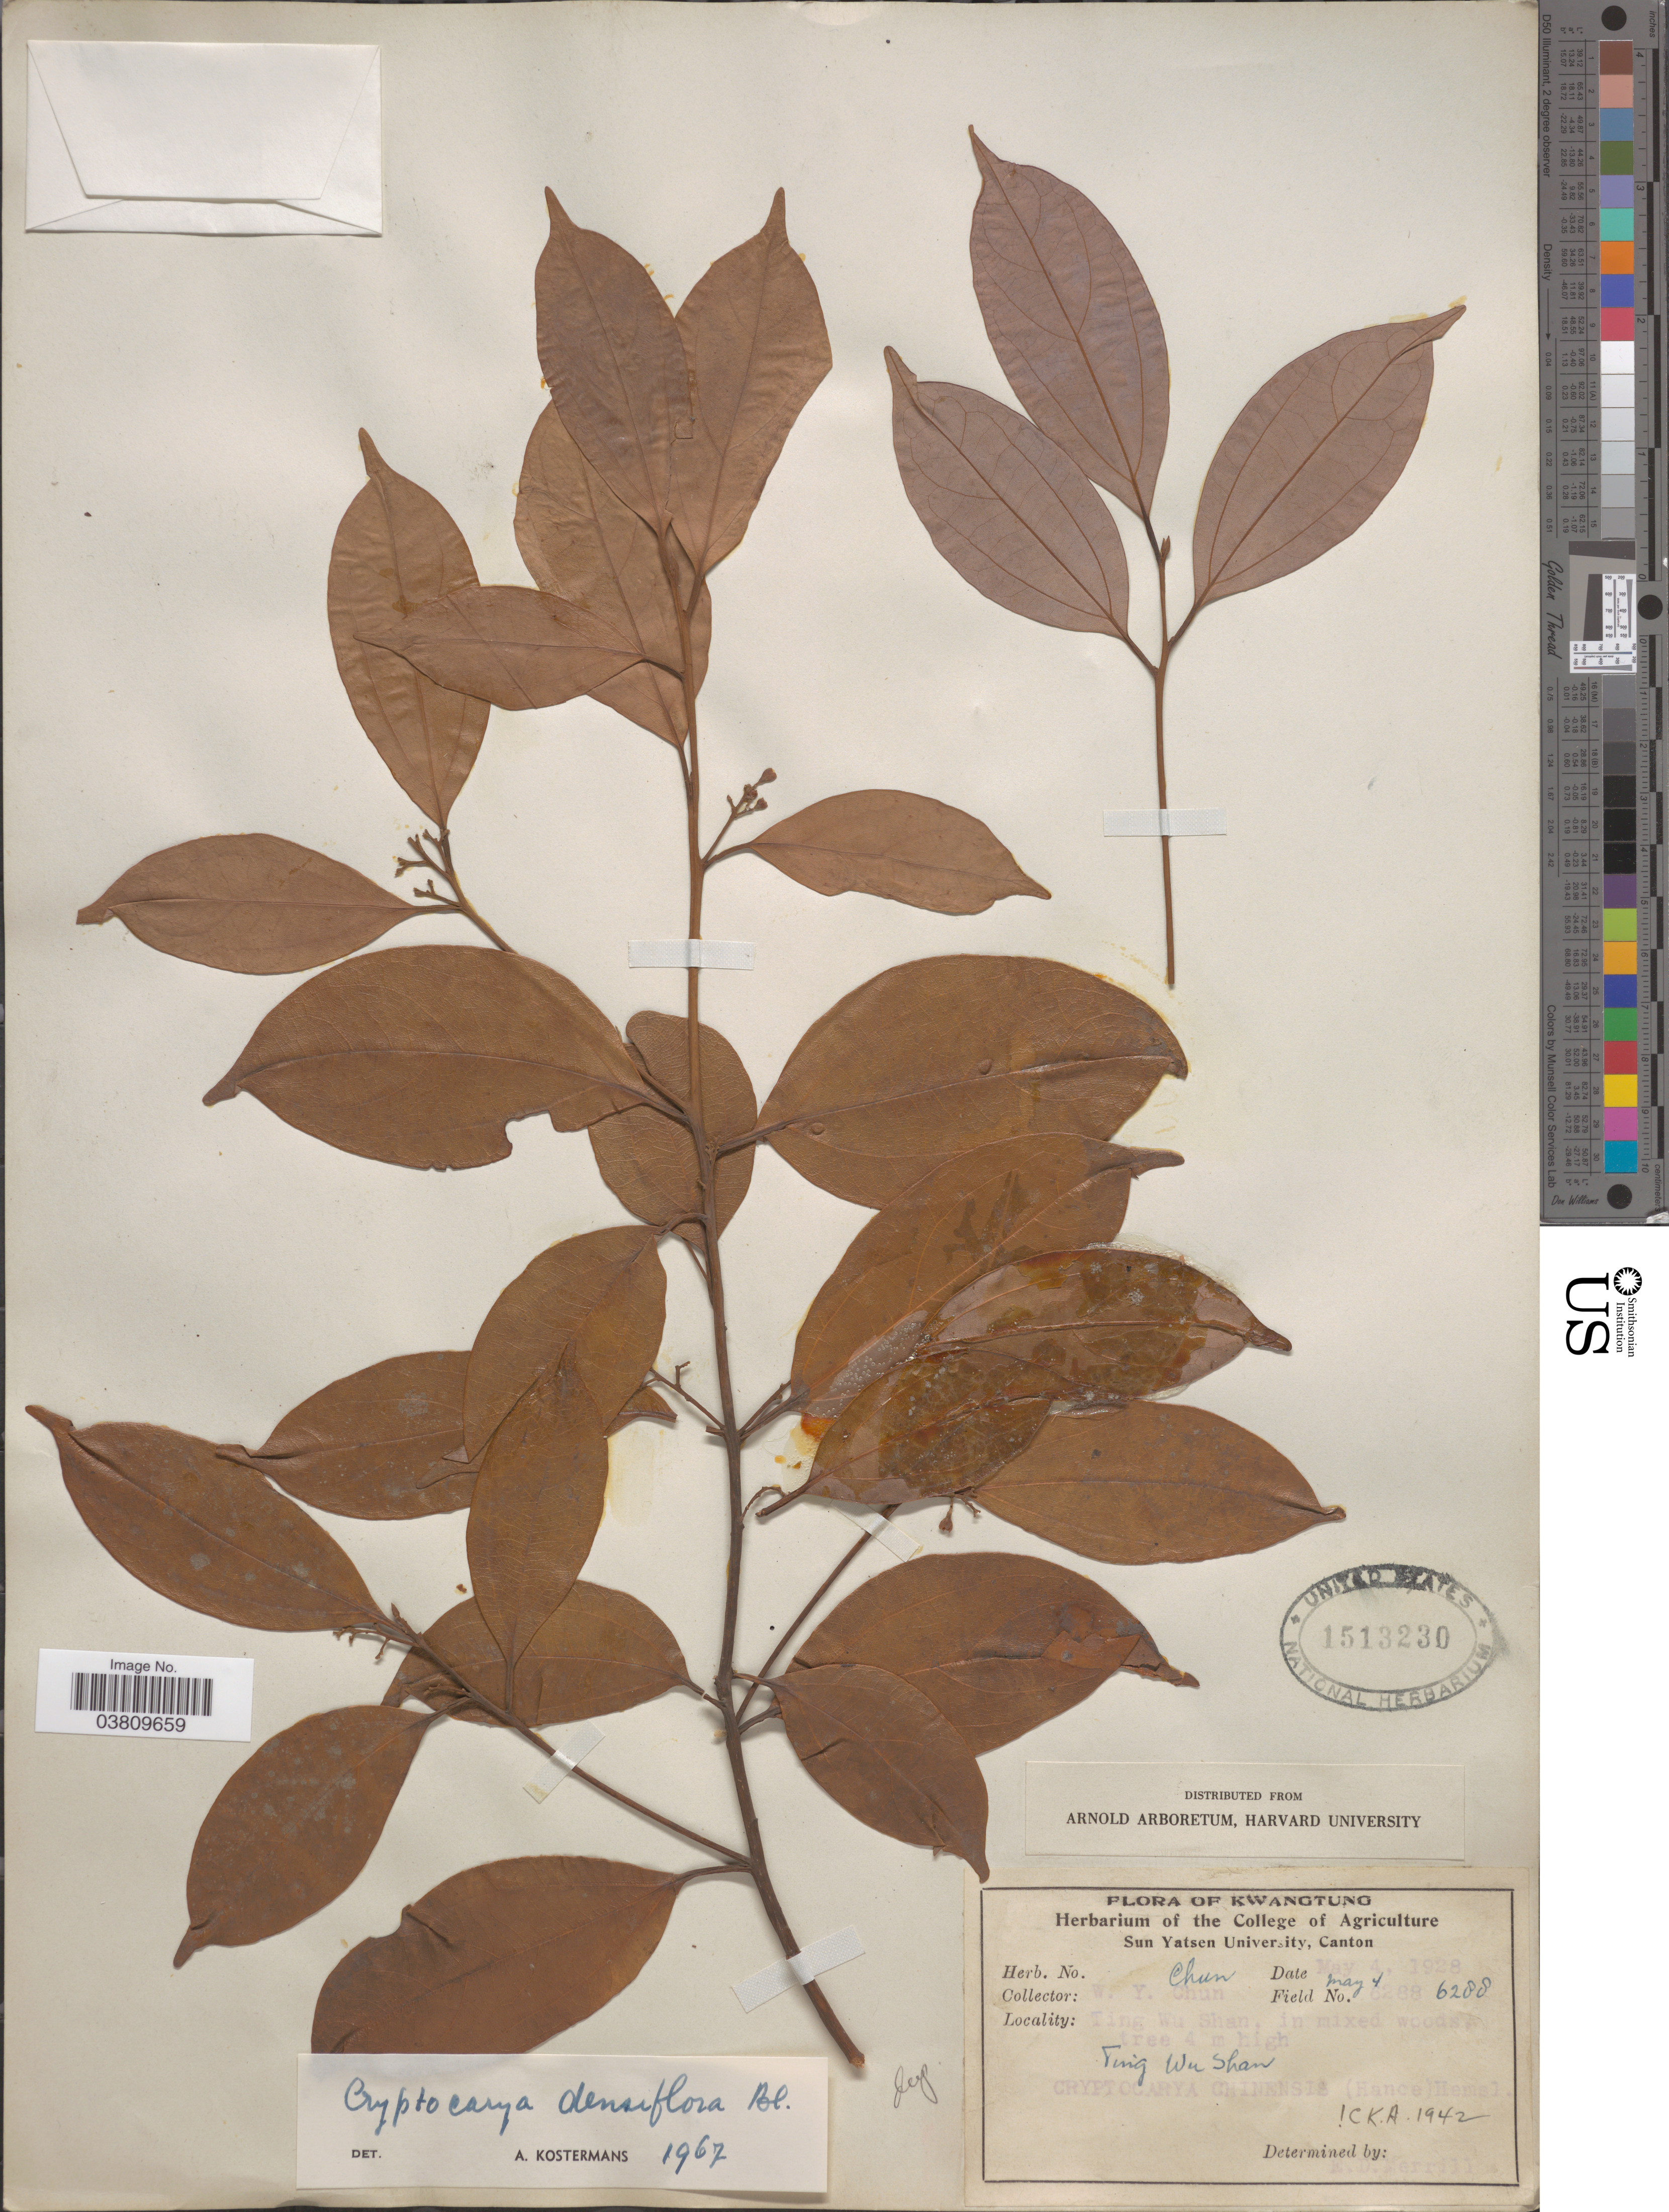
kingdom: Plantae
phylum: Tracheophyta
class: Magnoliopsida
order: Laurales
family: Lauraceae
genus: Cryptocarya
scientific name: Cryptocarya densiflora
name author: Blume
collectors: W. Y. Chun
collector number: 6288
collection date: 1928-05-04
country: China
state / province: Guangdong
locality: Kwangtung. Ting Wu Shan.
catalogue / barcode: US 1513230